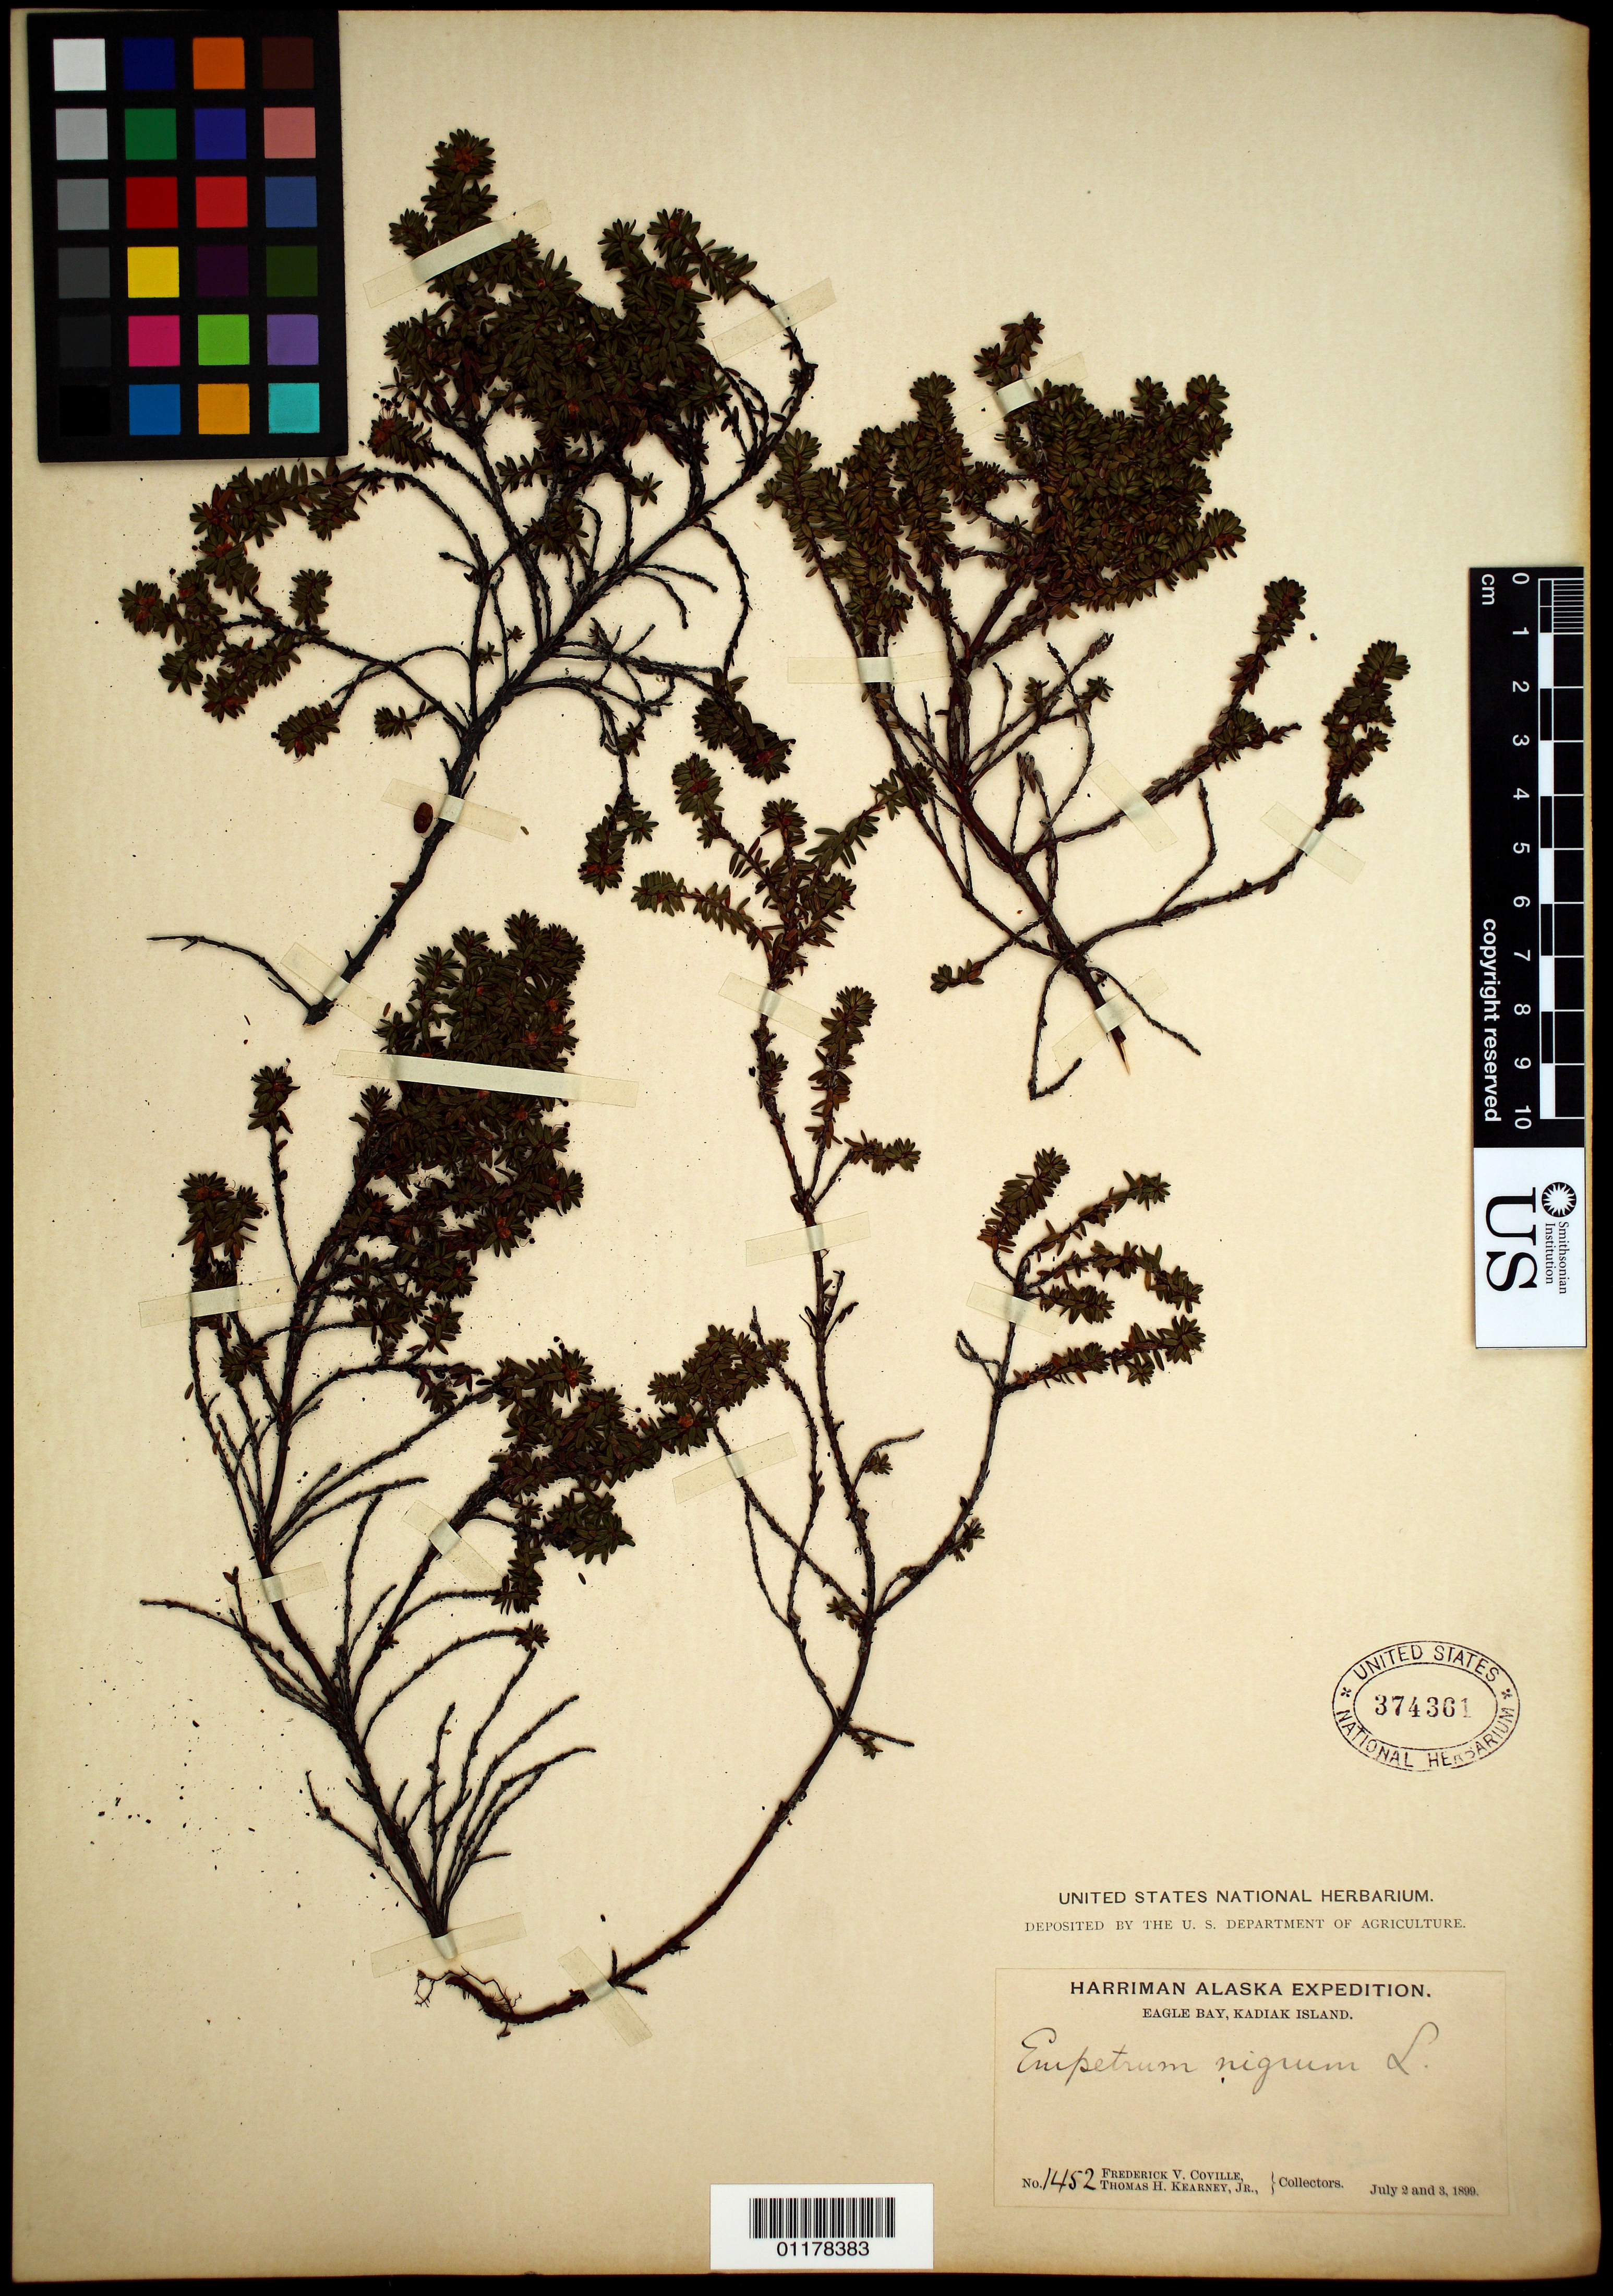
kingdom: Plantae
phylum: Tracheophyta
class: Magnoliopsida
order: Ericales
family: Ericaceae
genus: Empetrum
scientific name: Empetrum nigrum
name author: L.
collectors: F. V. Coville & T. H. Kearney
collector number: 1452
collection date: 1899-07-02,1899-07-03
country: United States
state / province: Alaska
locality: Eagle Bay, Kadiak Island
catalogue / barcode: US 374361